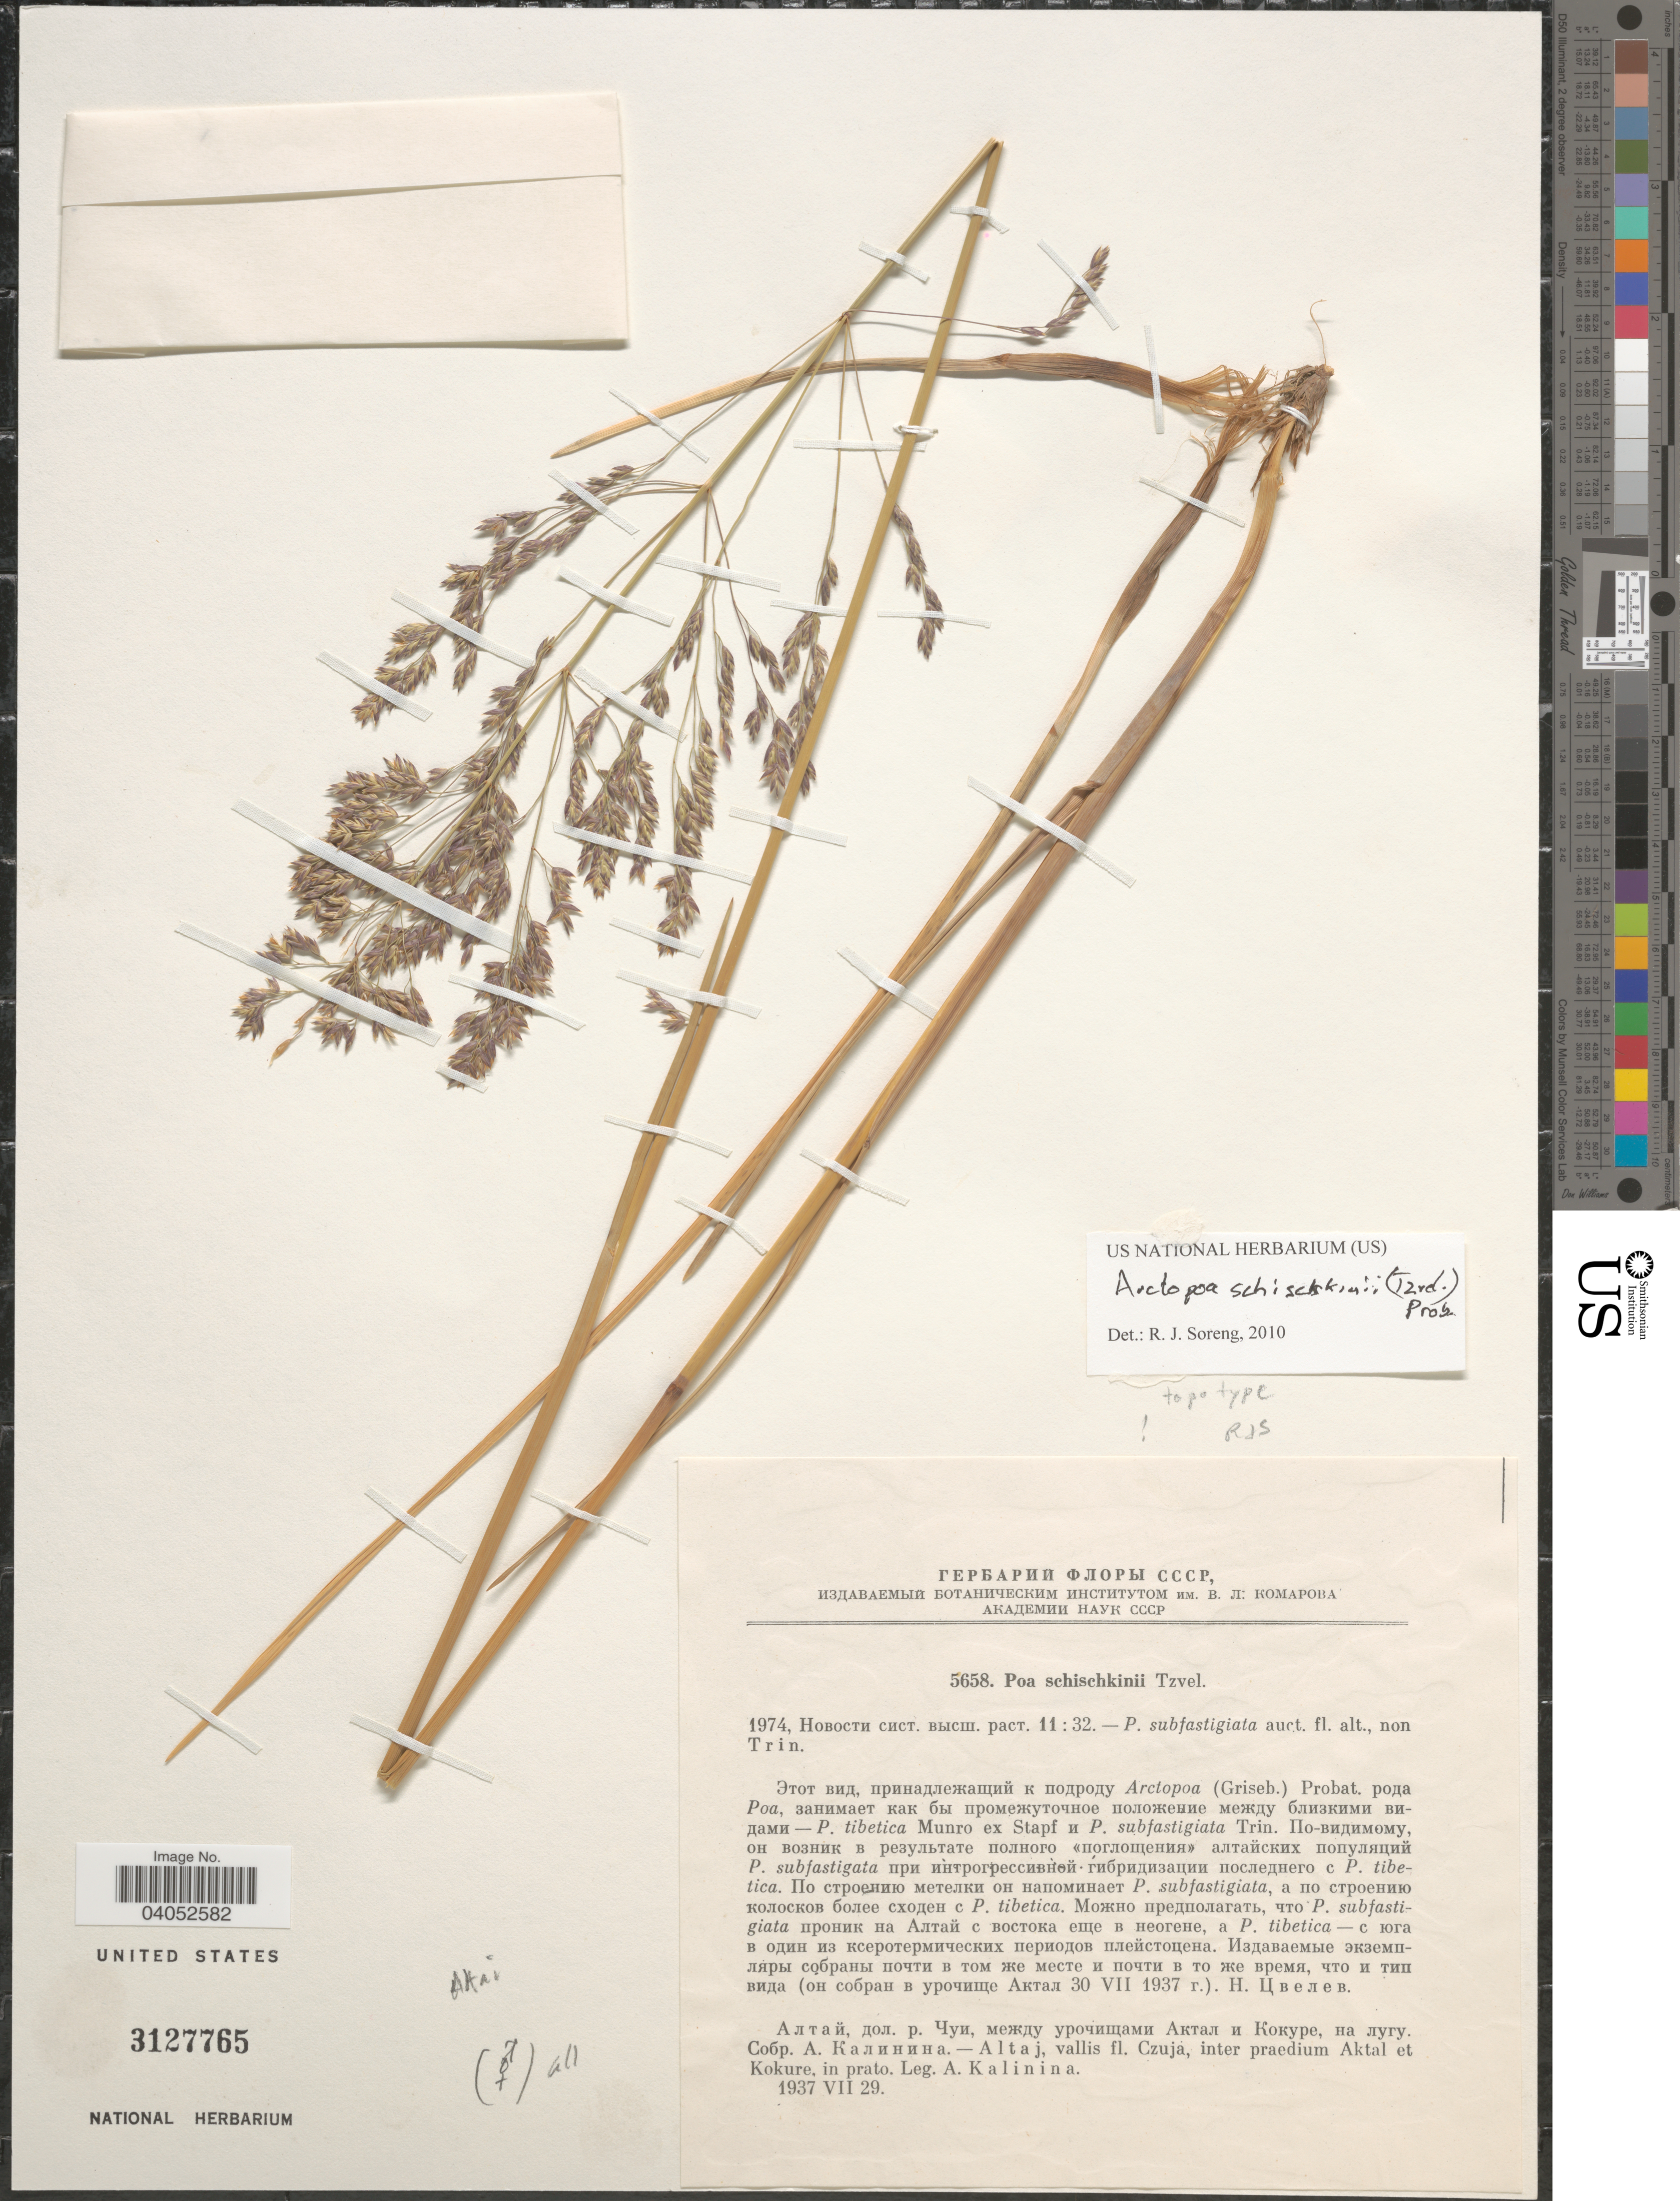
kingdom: Plantae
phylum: Tracheophyta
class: Liliopsida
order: Poales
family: Poaceae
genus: Arctopoa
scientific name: Arctopoa schischkinii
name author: (Tzvelev) Prob.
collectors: A. Kalinina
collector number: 5658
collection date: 1937-07-29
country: Russian Federation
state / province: Altai Republic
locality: Altaj, vallis fl. Czuja, inter praedium Aktal et Kokure, in prato.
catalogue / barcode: US 3127765